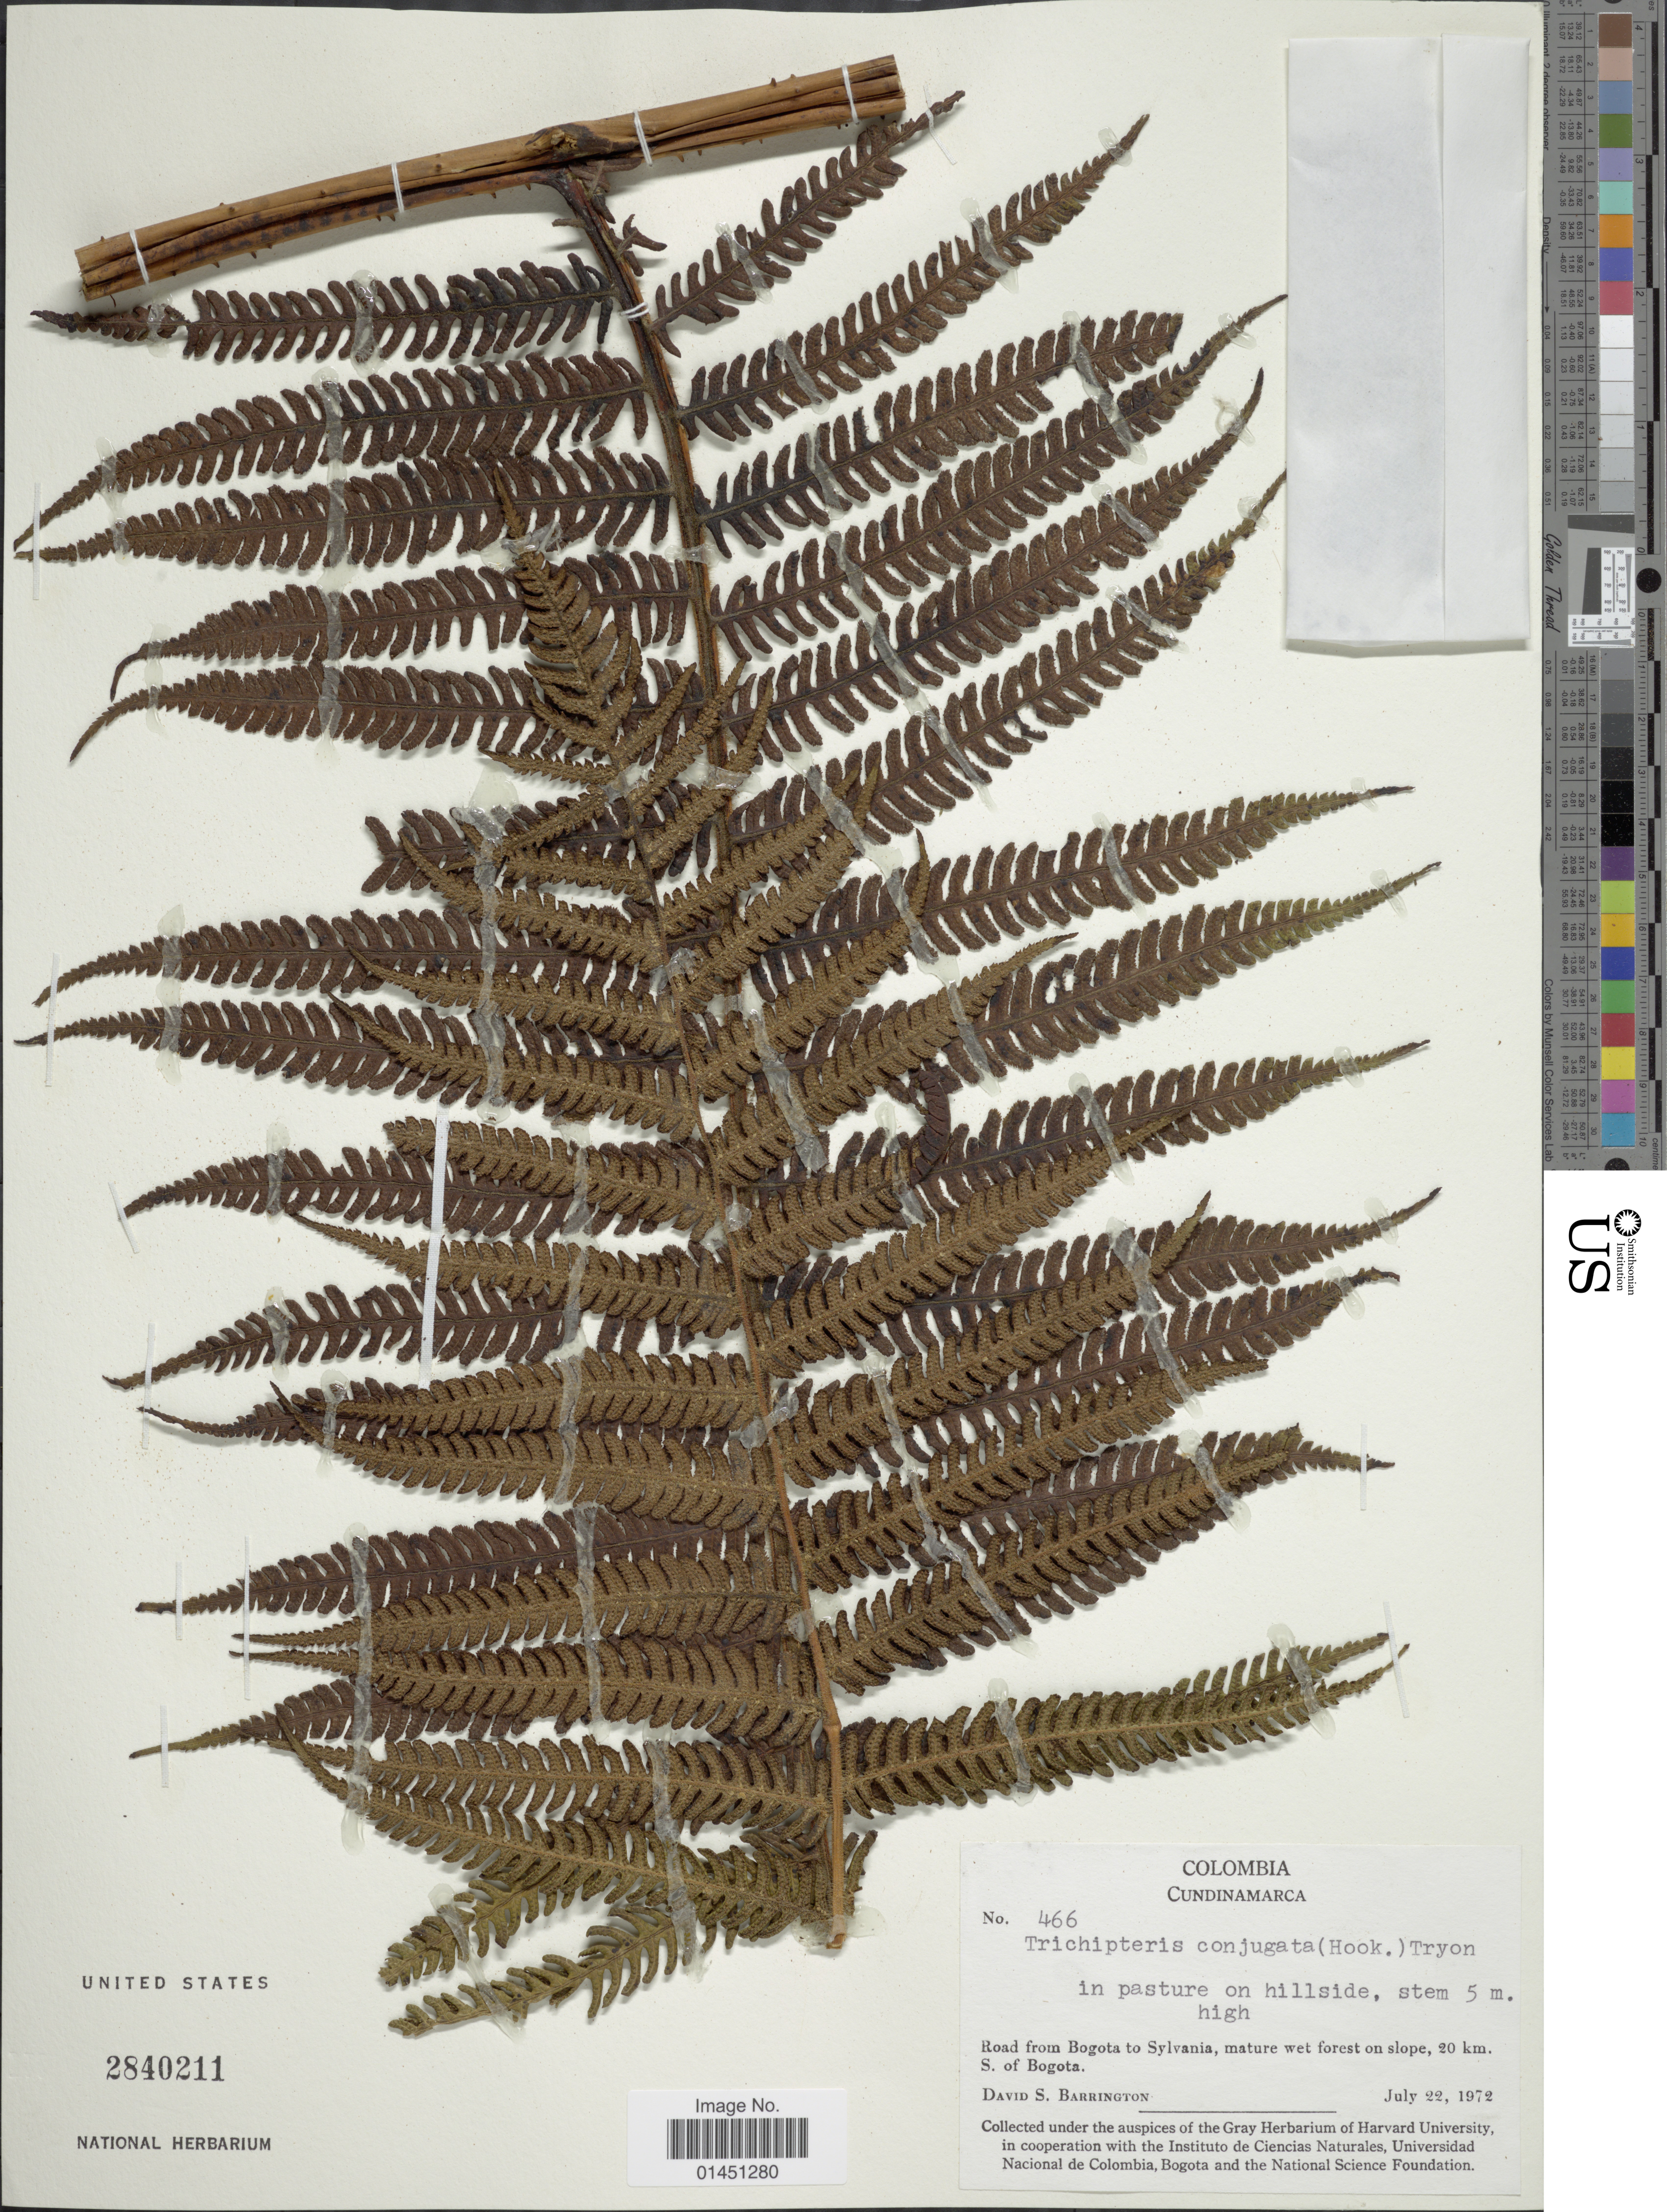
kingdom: Plantae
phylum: Tracheophyta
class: Polypodiopsida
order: Cyatheales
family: Cyatheaceae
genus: Cyathea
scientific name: Cyathea conjugata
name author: (Hook.) Domin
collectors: D. S. Barrington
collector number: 466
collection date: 1972-07-22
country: Colombia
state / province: Cundinamarca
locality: Road from Bogota to Sylvania, mature wet forest on slope, 20 km. S. of Bogota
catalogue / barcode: US 2840211